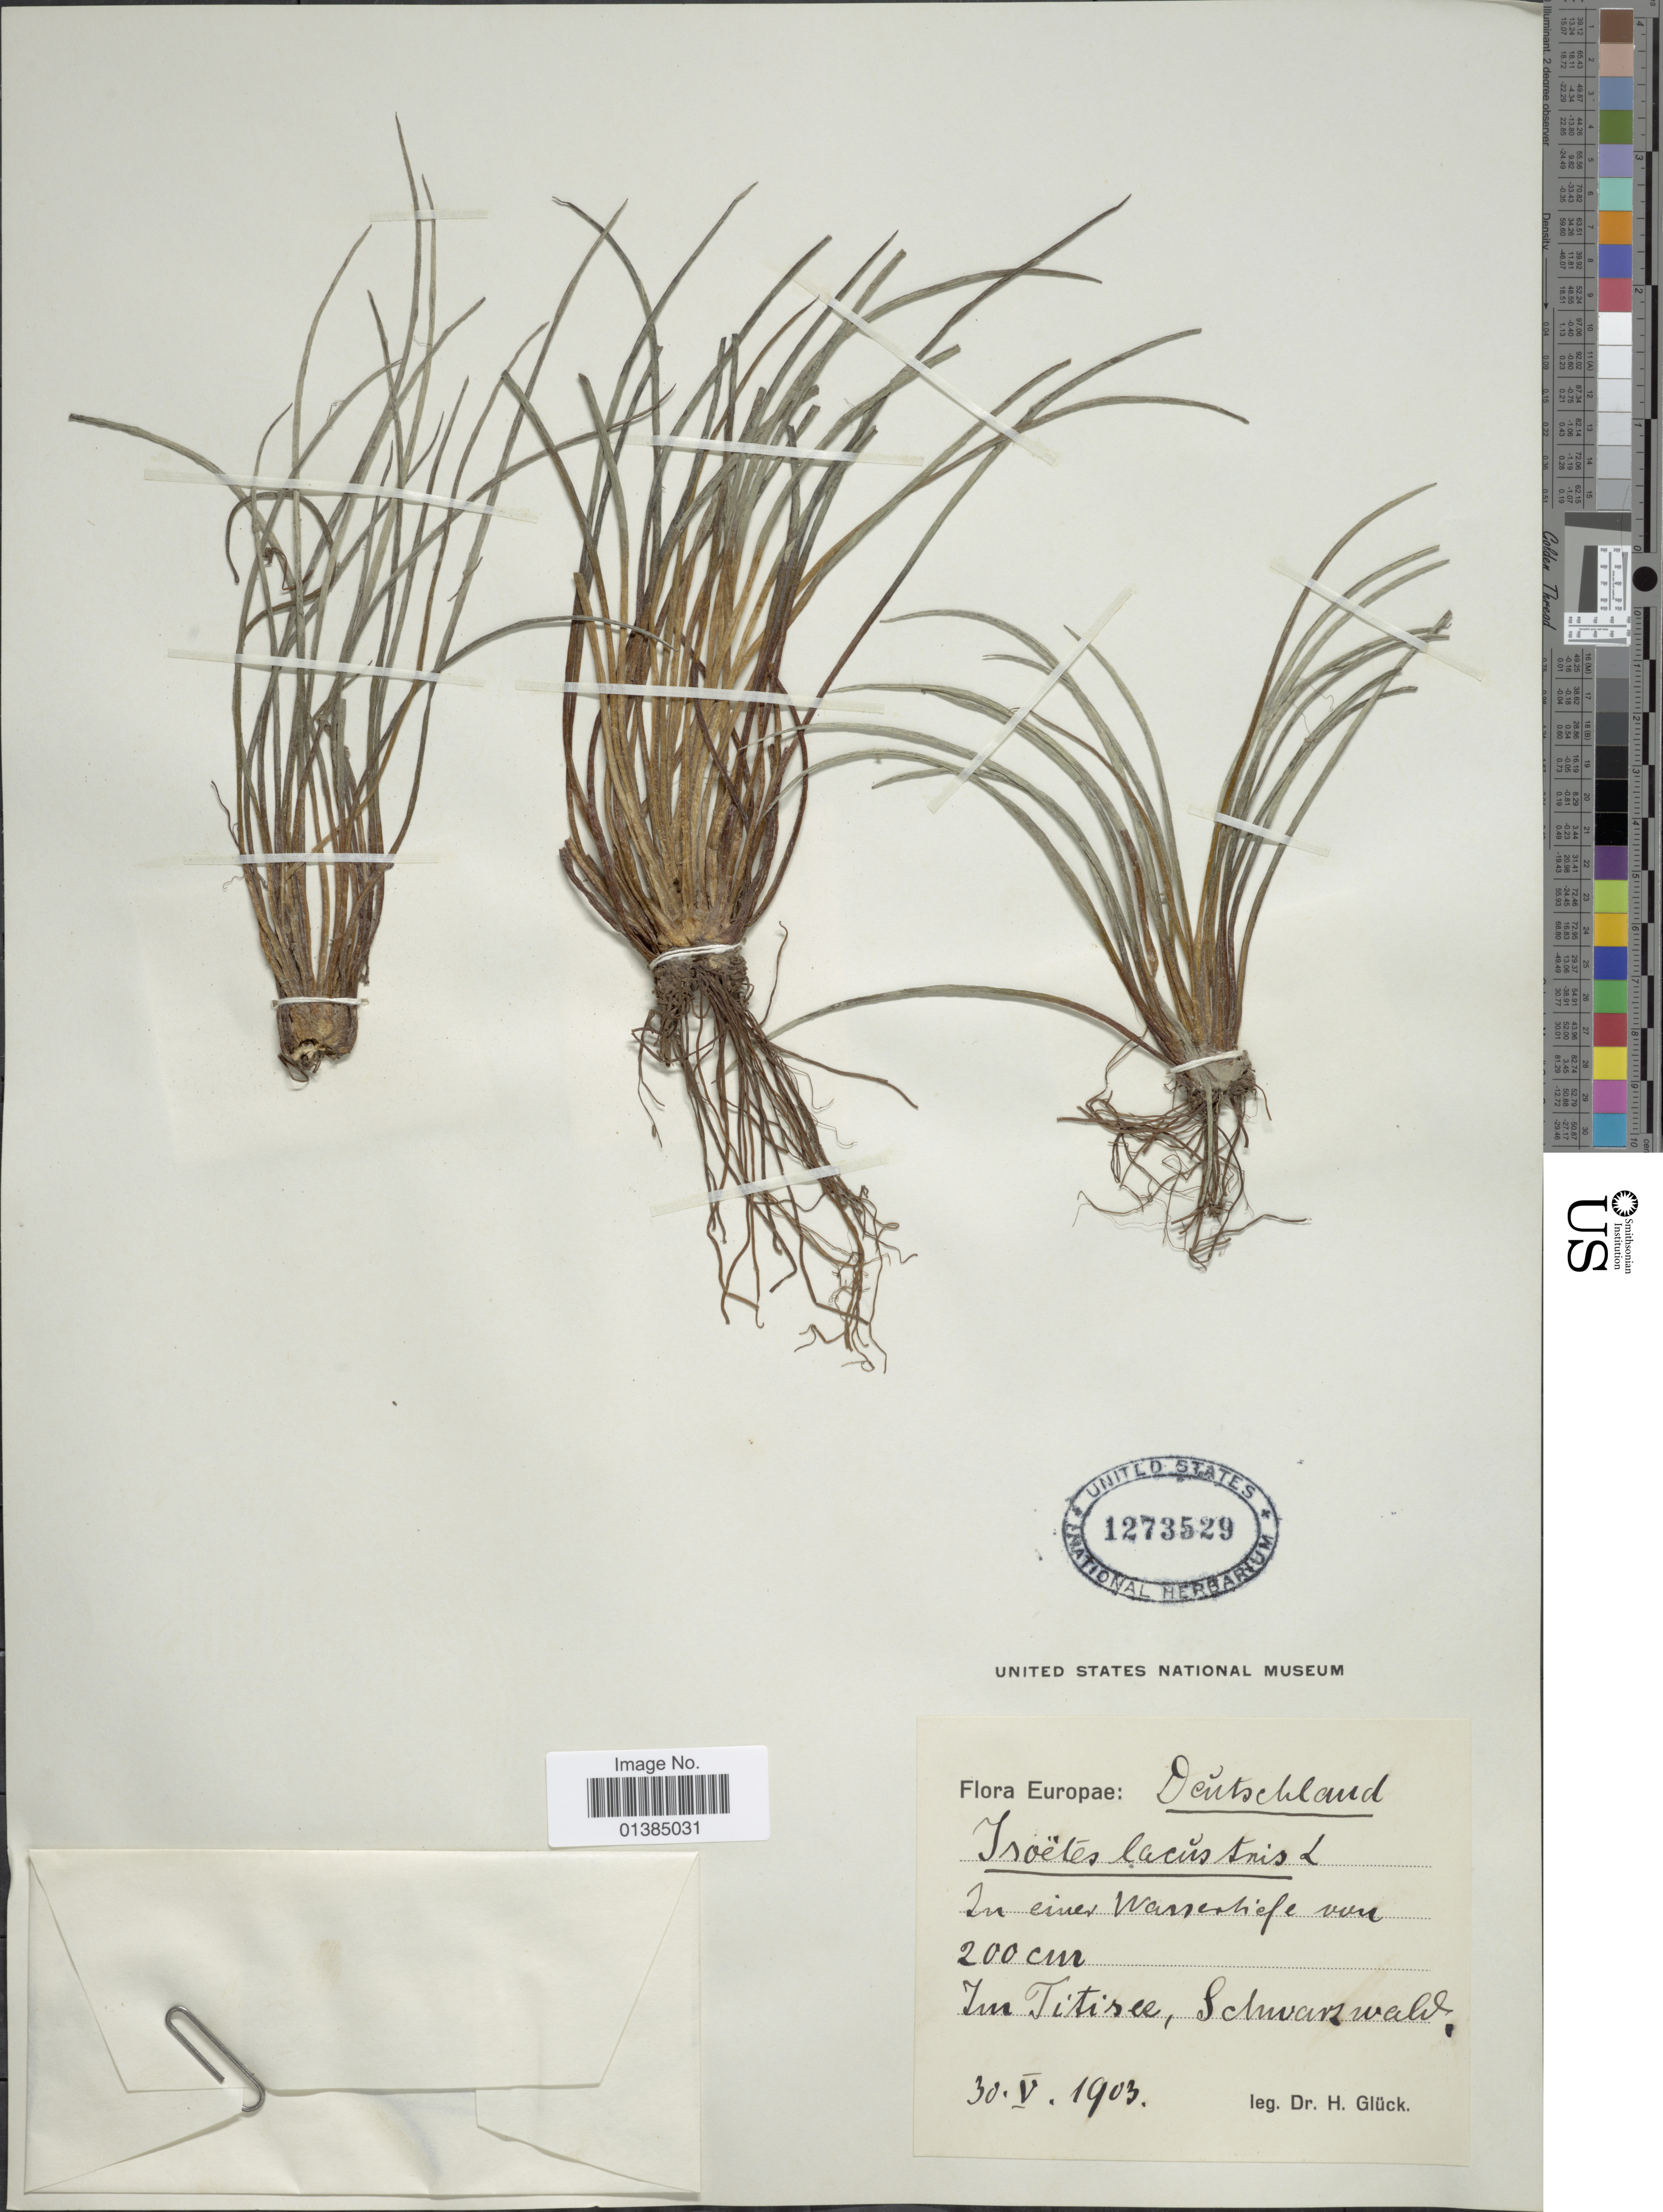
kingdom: Plantae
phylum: Tracheophyta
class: Lycopodiopsida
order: Isoetales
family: Isoetaceae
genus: Isoetes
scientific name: Isoetes lacustris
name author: L.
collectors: H. Glück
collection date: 1903-05-30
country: Germany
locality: In Titisee, Schwarzwald.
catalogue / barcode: US 1273529